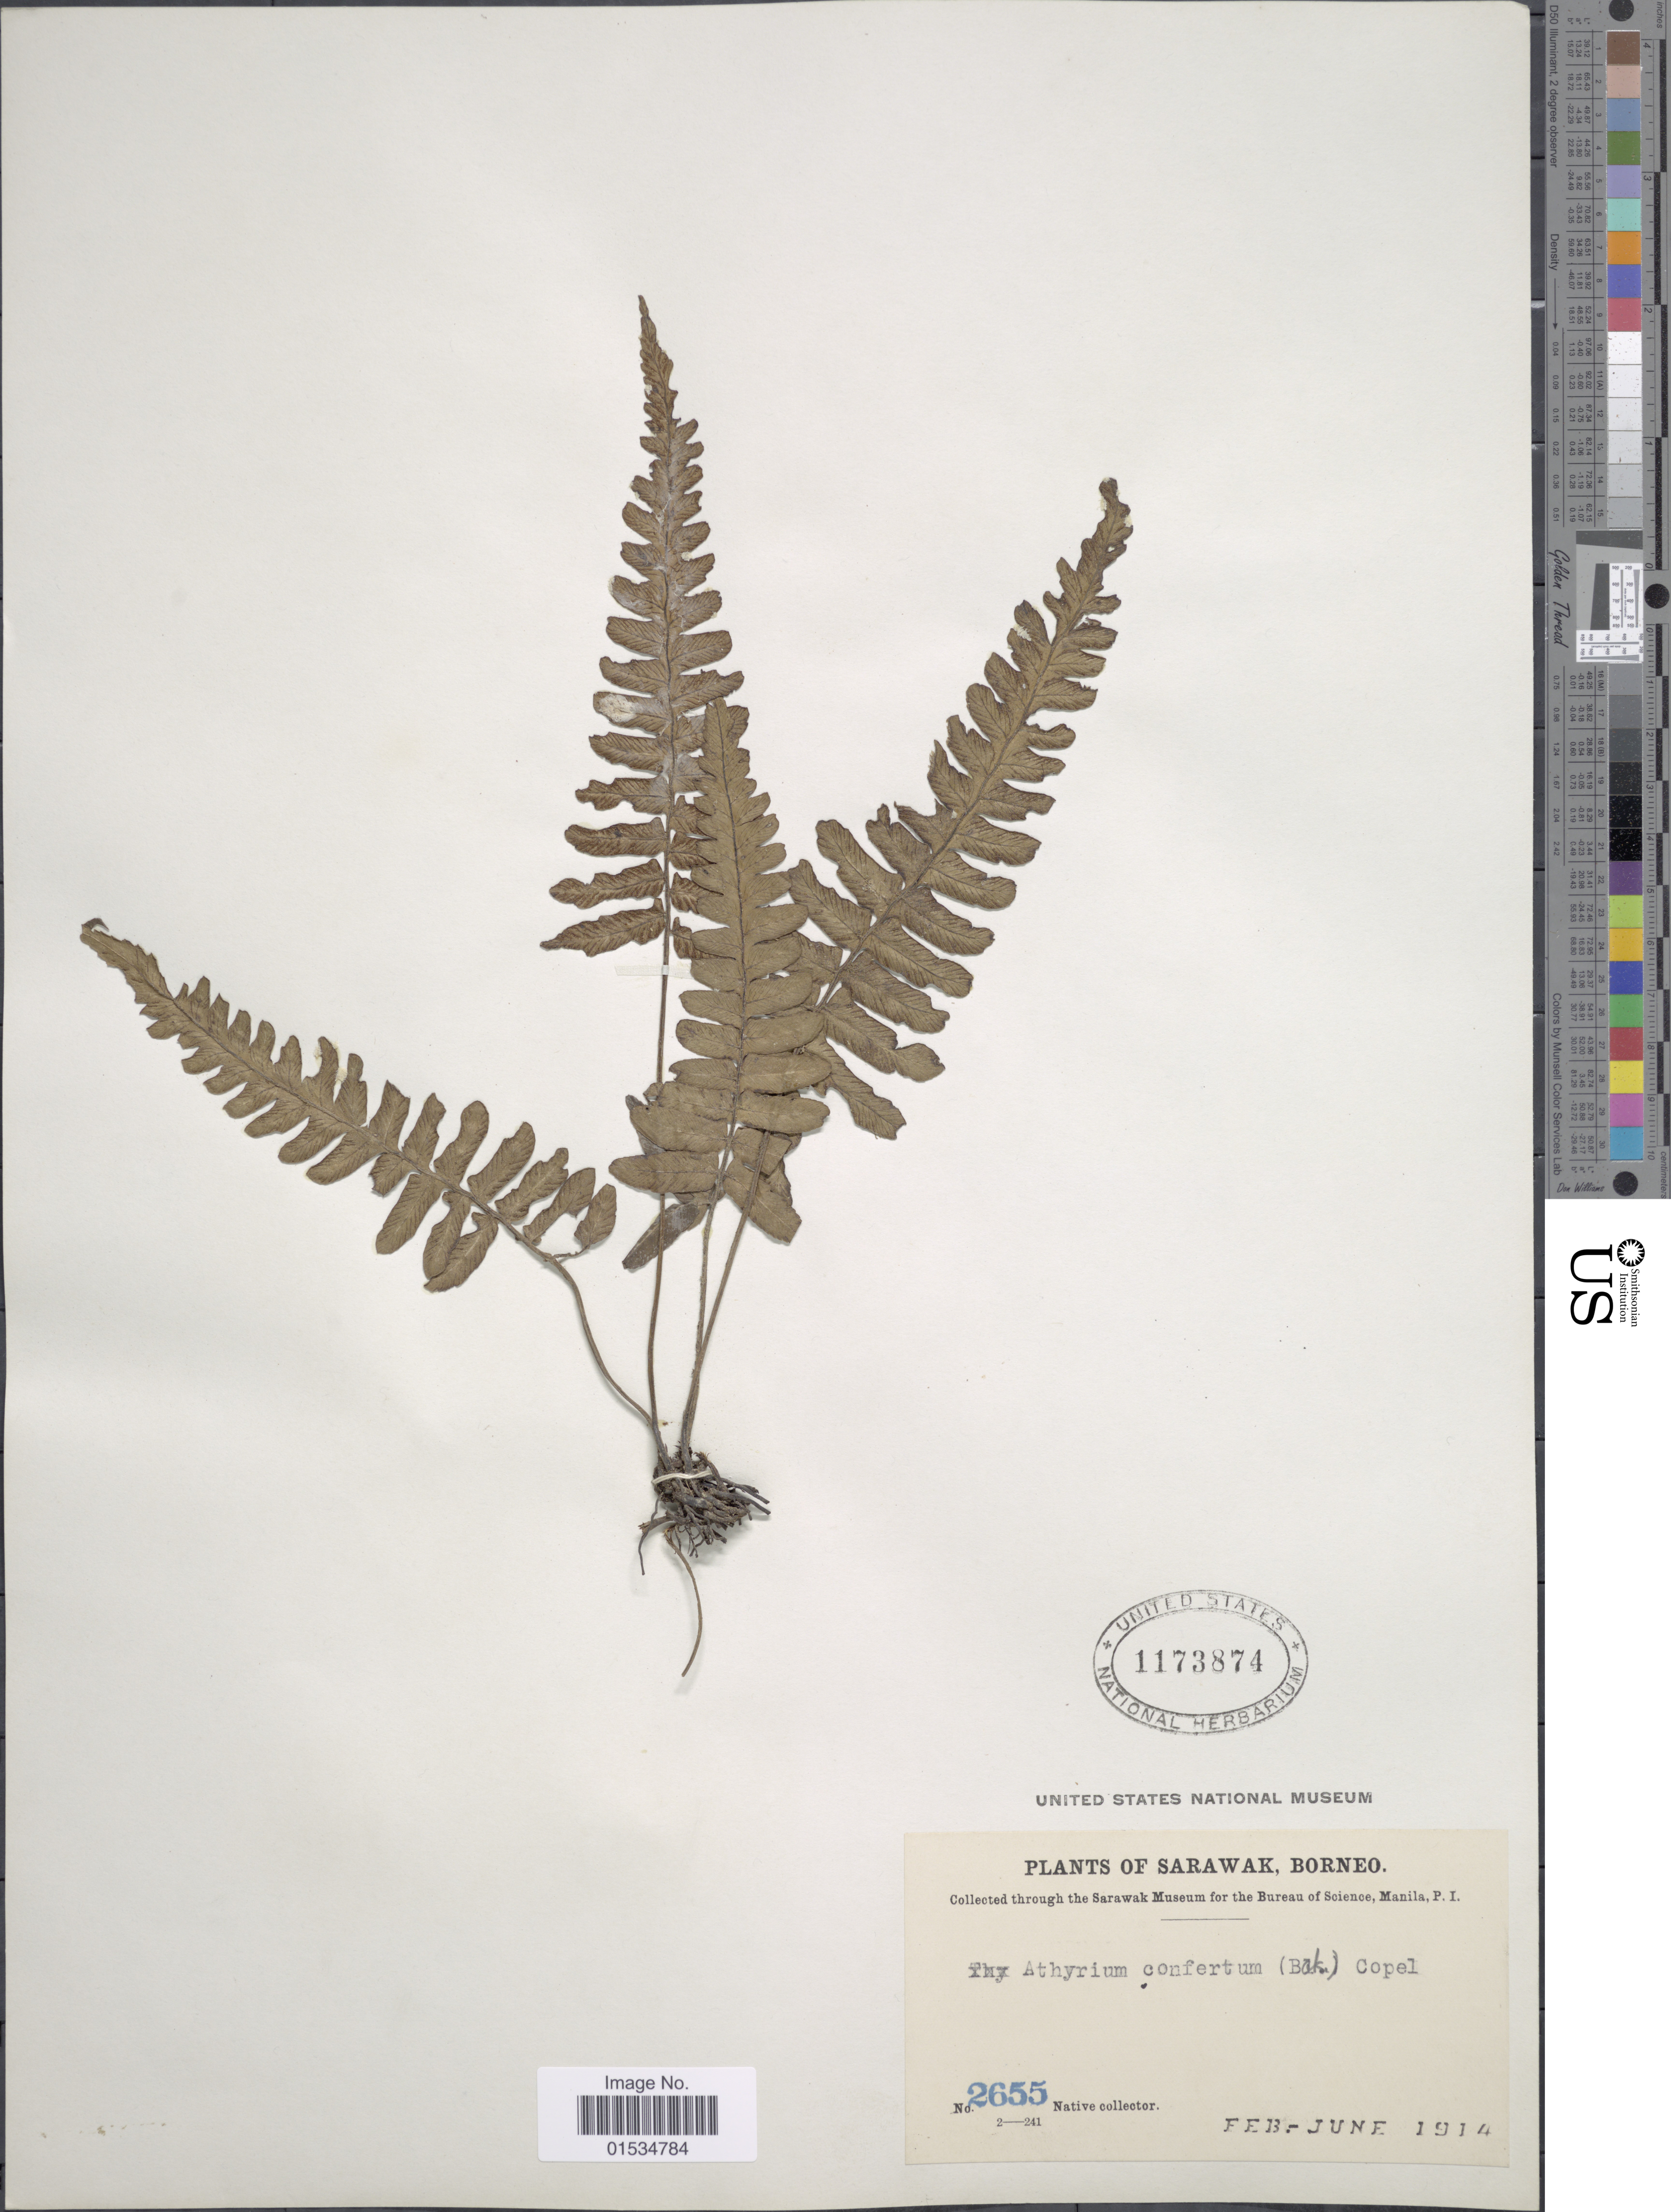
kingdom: Plantae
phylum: Tracheophyta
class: Polypodiopsida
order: Polypodiales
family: Athyriaceae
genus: Diplazium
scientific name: Diplazium crenatoserratum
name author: (Blume) T. Moore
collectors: Native collector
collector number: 2655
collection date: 1914-02/1914-06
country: Malaysia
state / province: Sarawak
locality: Borneo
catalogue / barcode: US 1173874